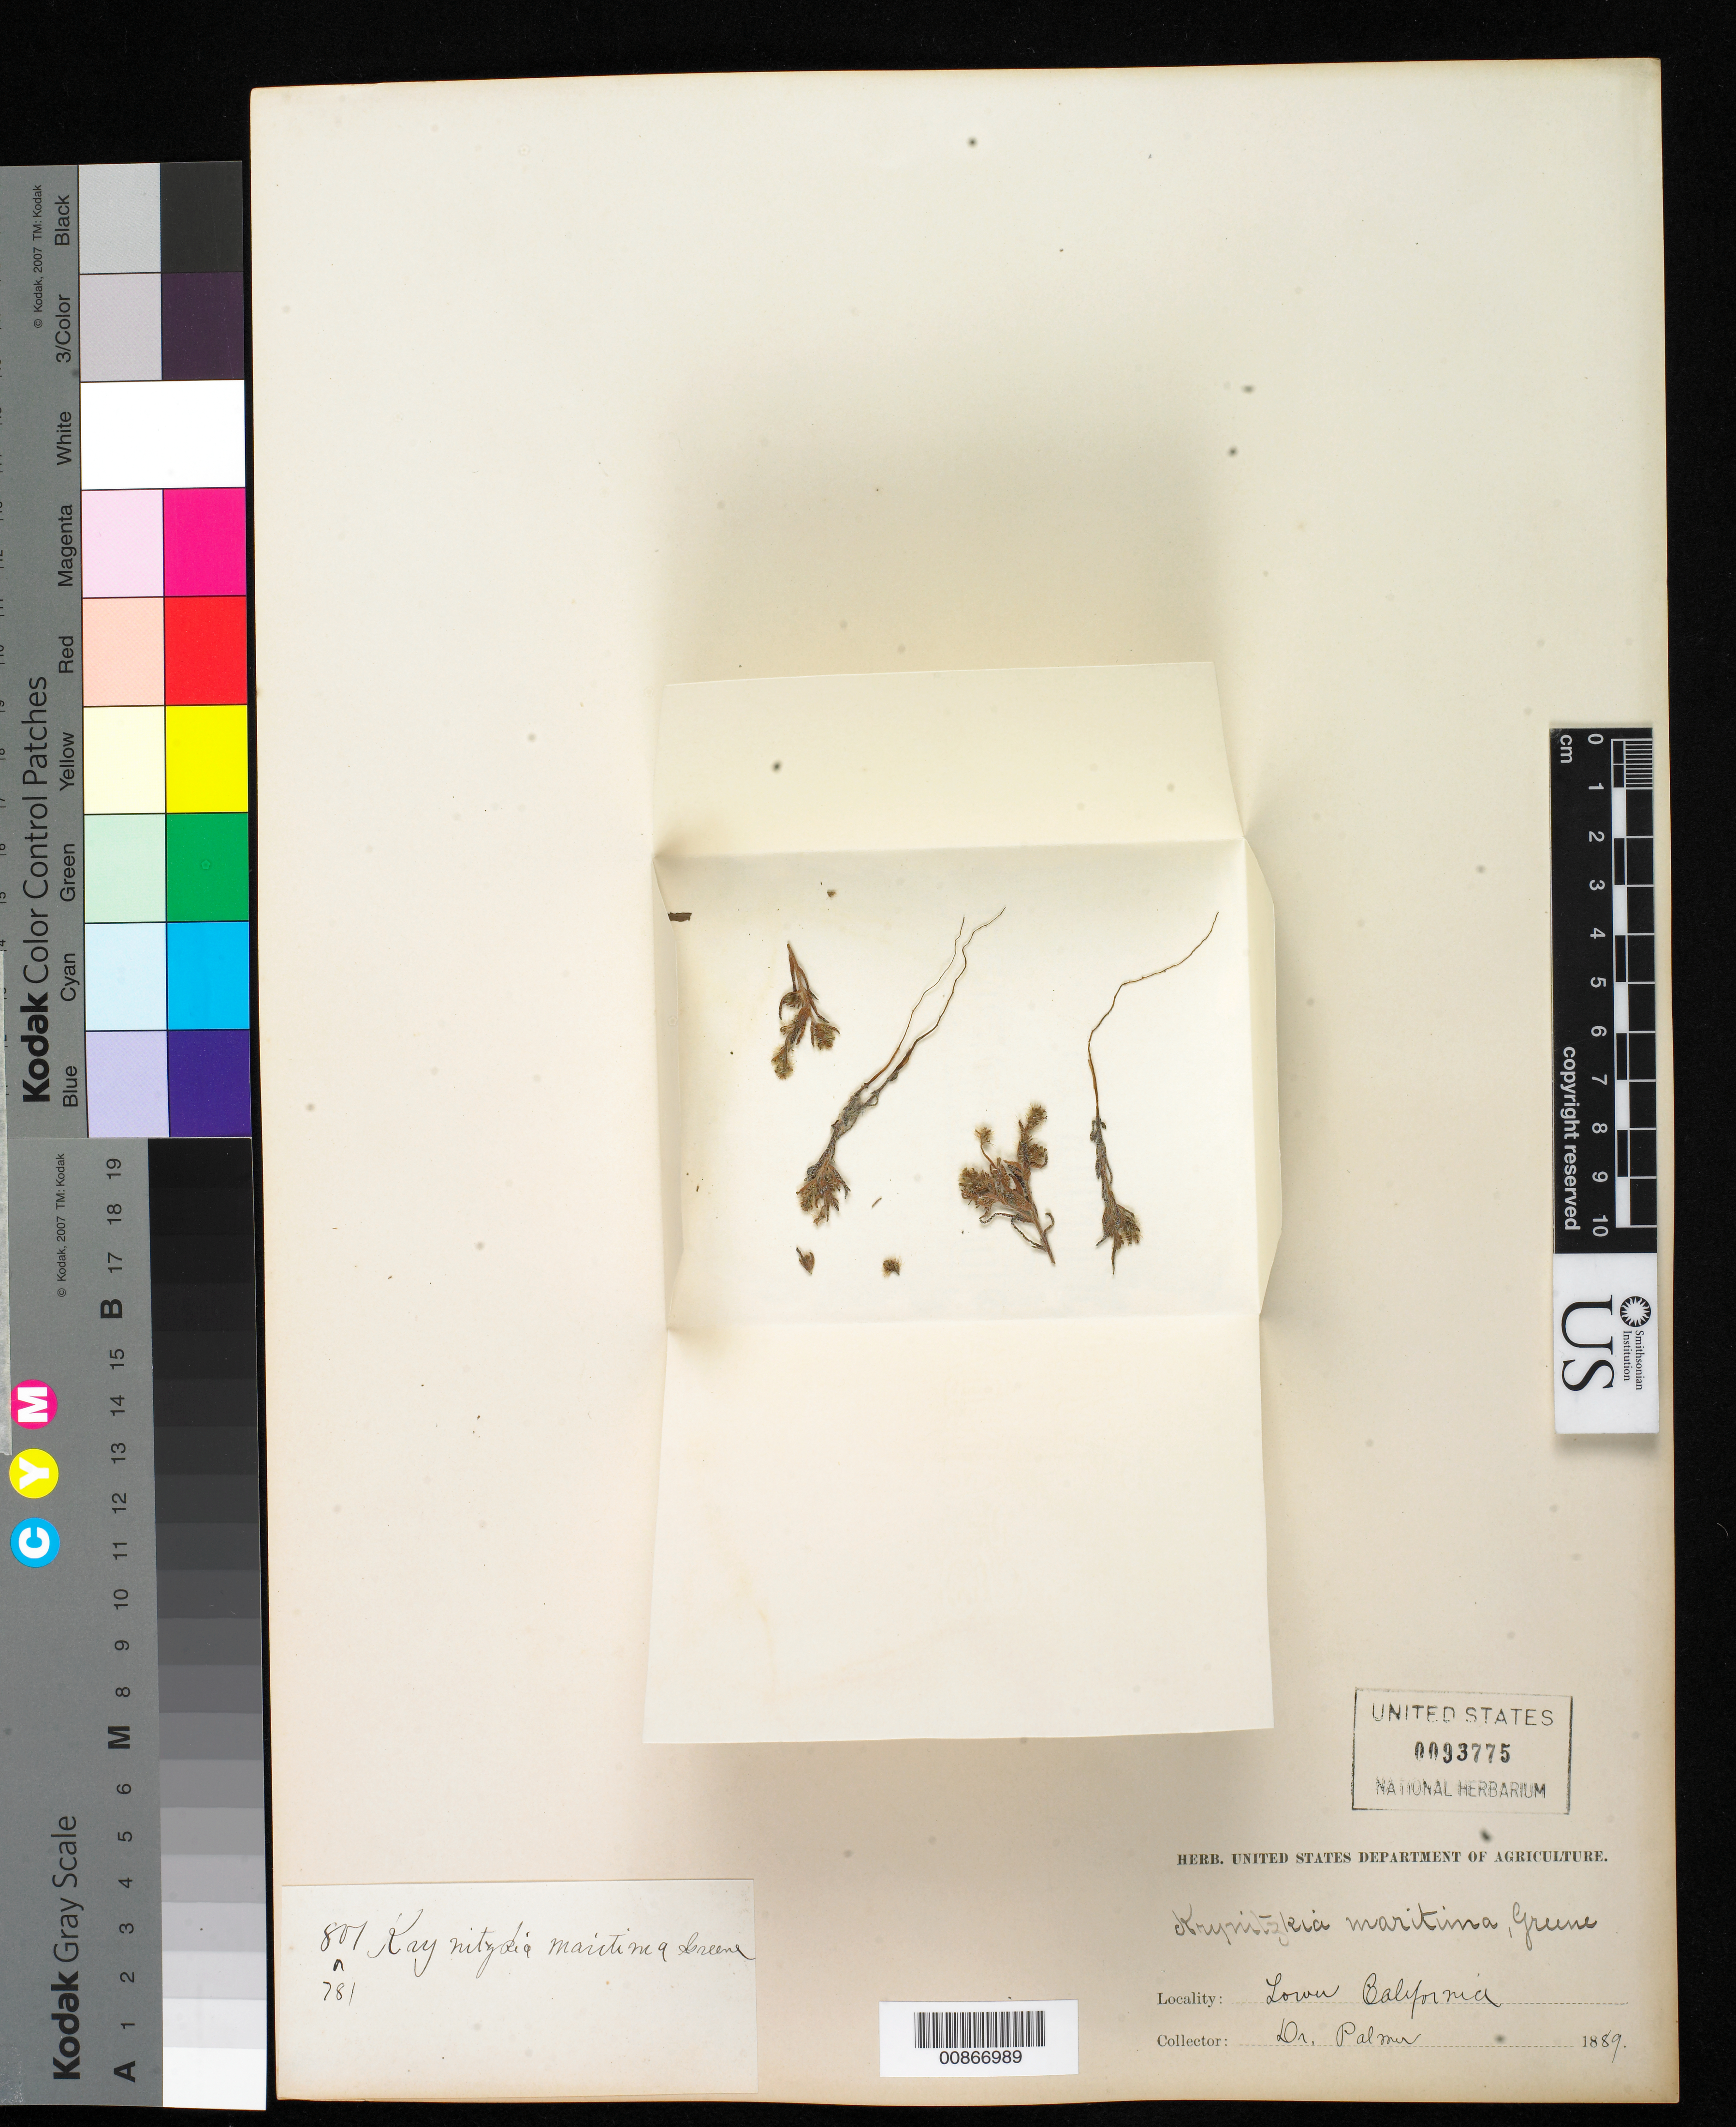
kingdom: Plantae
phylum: Tracheophyta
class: Magnoliopsida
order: Boraginales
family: Boraginaceae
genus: Cryptantha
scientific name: Cryptantha maritima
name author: (Greene) Greene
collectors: E. Palmer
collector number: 801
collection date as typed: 1889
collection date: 1889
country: Mexico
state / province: Baja California Norte / Baja California Sur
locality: Lower California.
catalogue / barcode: US 93775